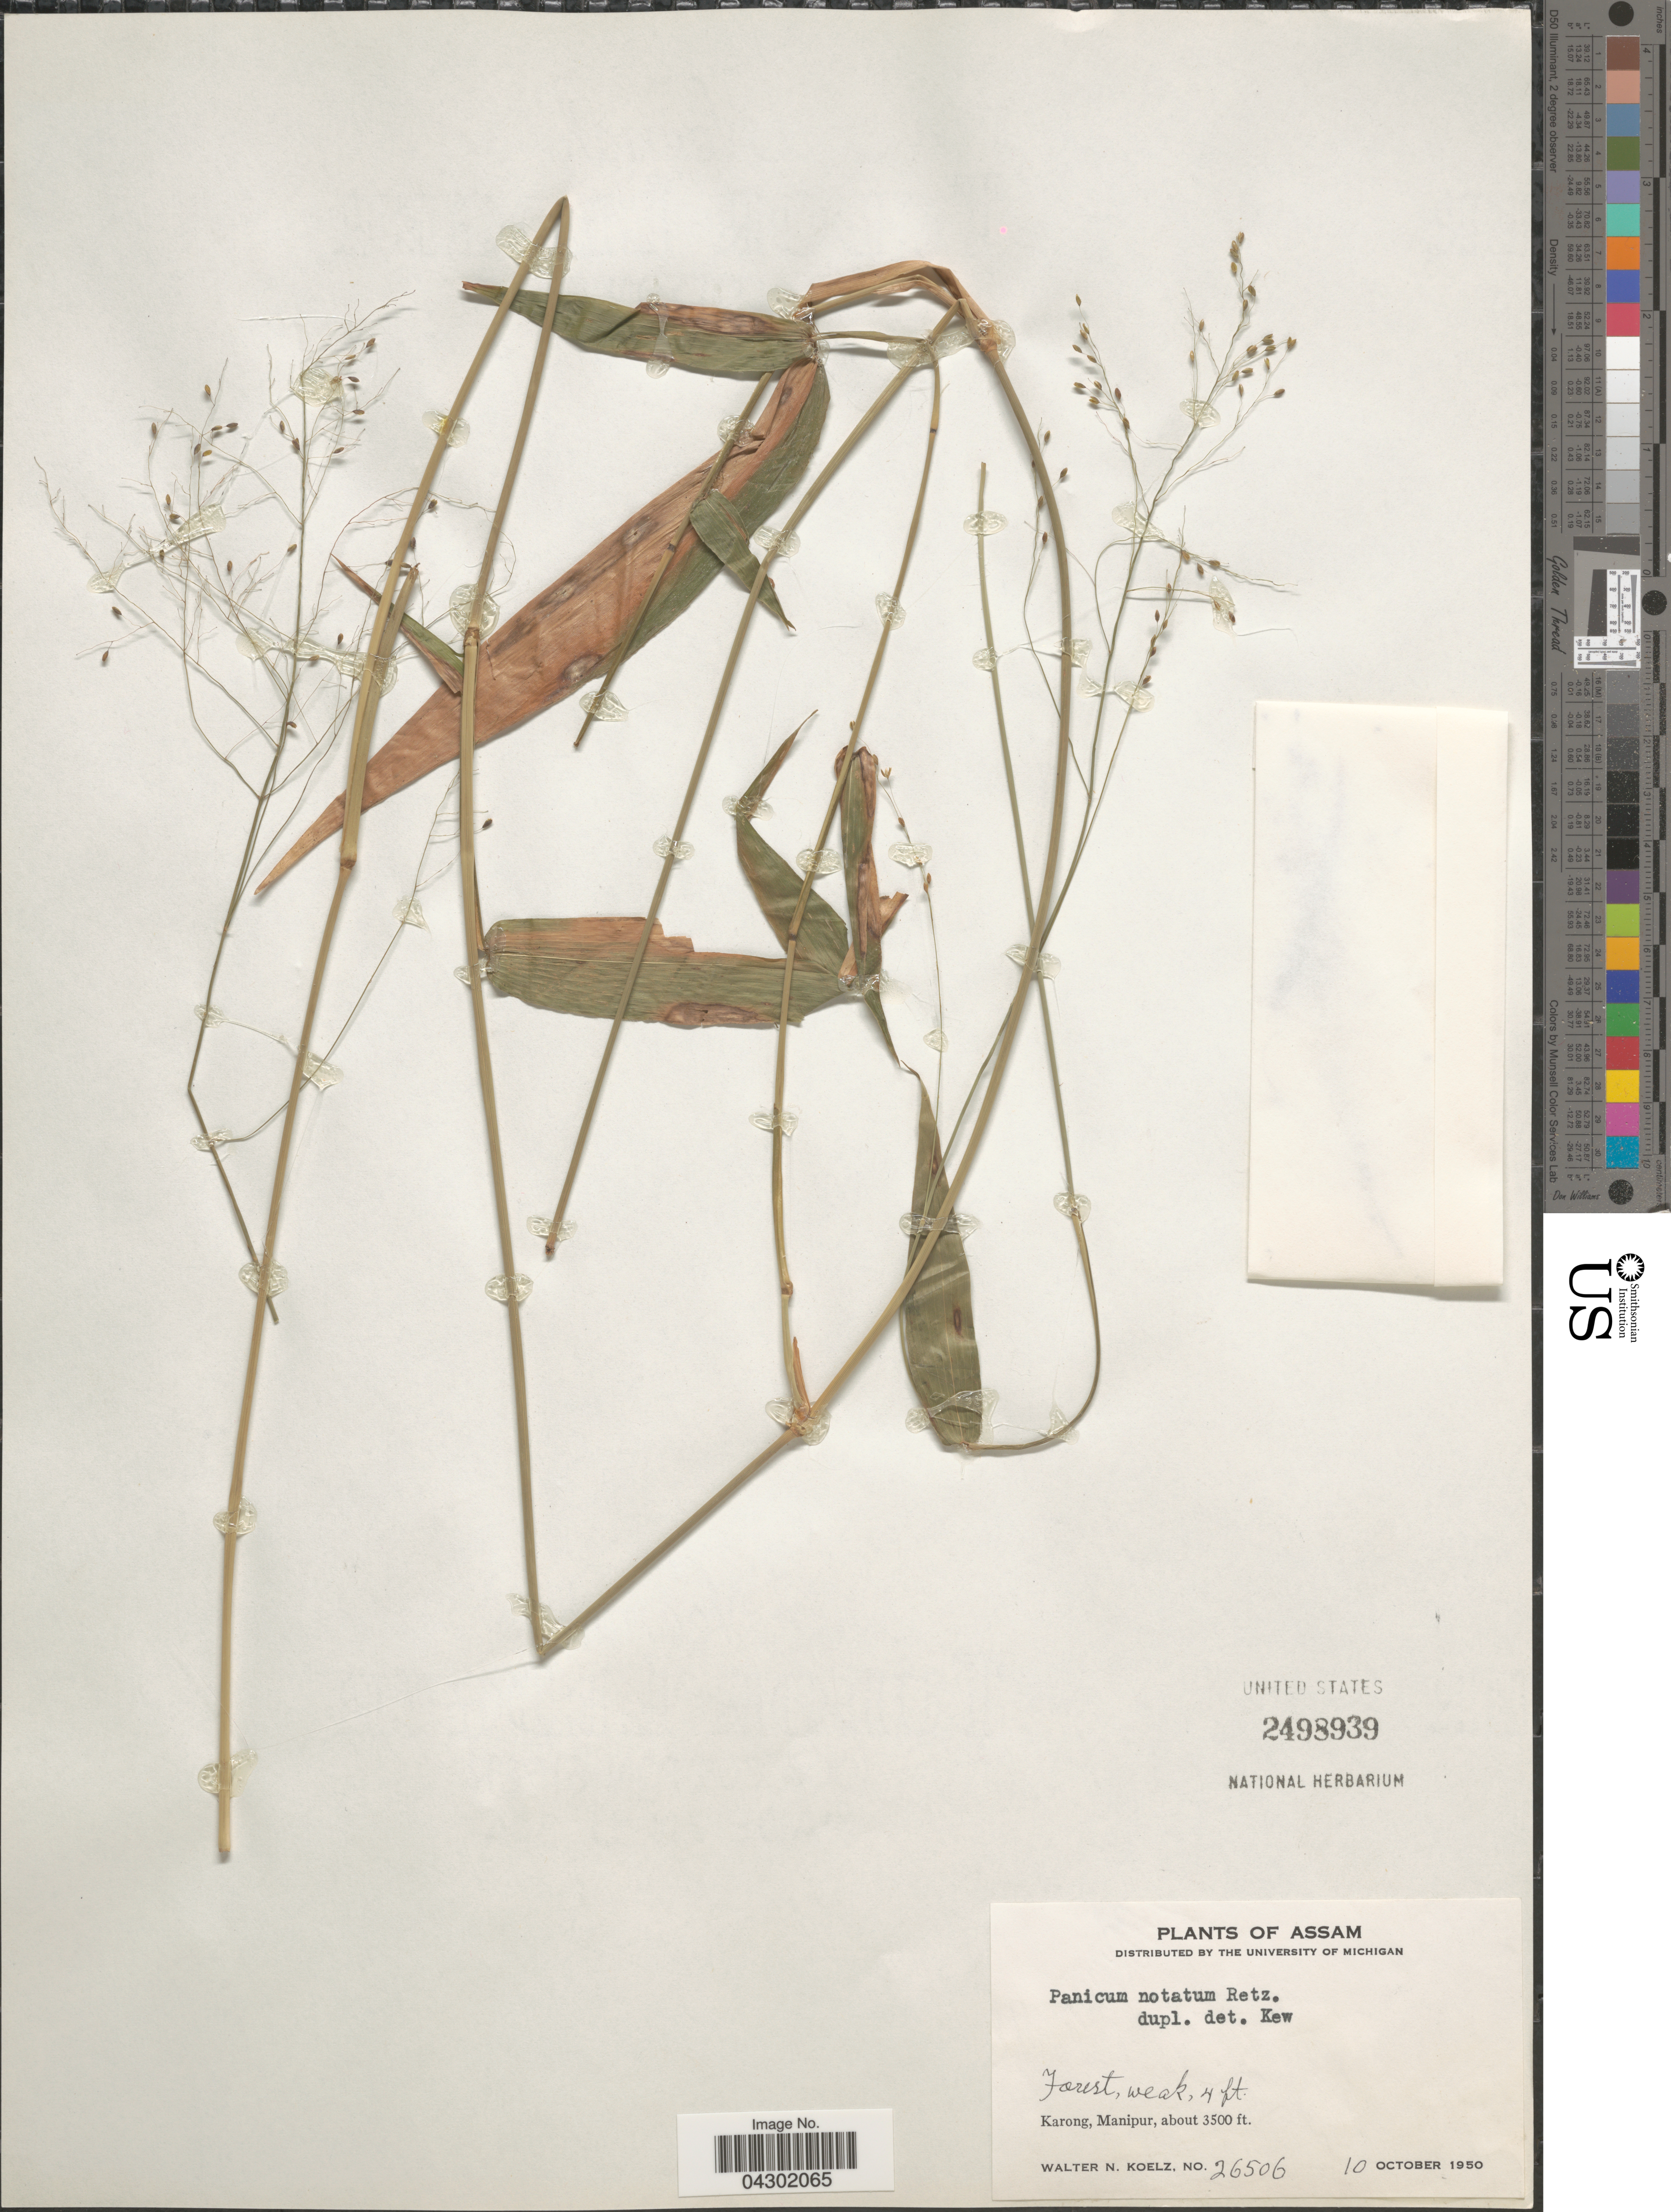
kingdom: Plantae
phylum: Tracheophyta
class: Liliopsida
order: Poales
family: Poaceae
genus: Panicum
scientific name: Panicum notatum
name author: Retz.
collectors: W. N. Koelz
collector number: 26506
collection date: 1950-10-10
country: India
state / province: Manipur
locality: Karong, Manipur.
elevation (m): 1067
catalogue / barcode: US 2498939